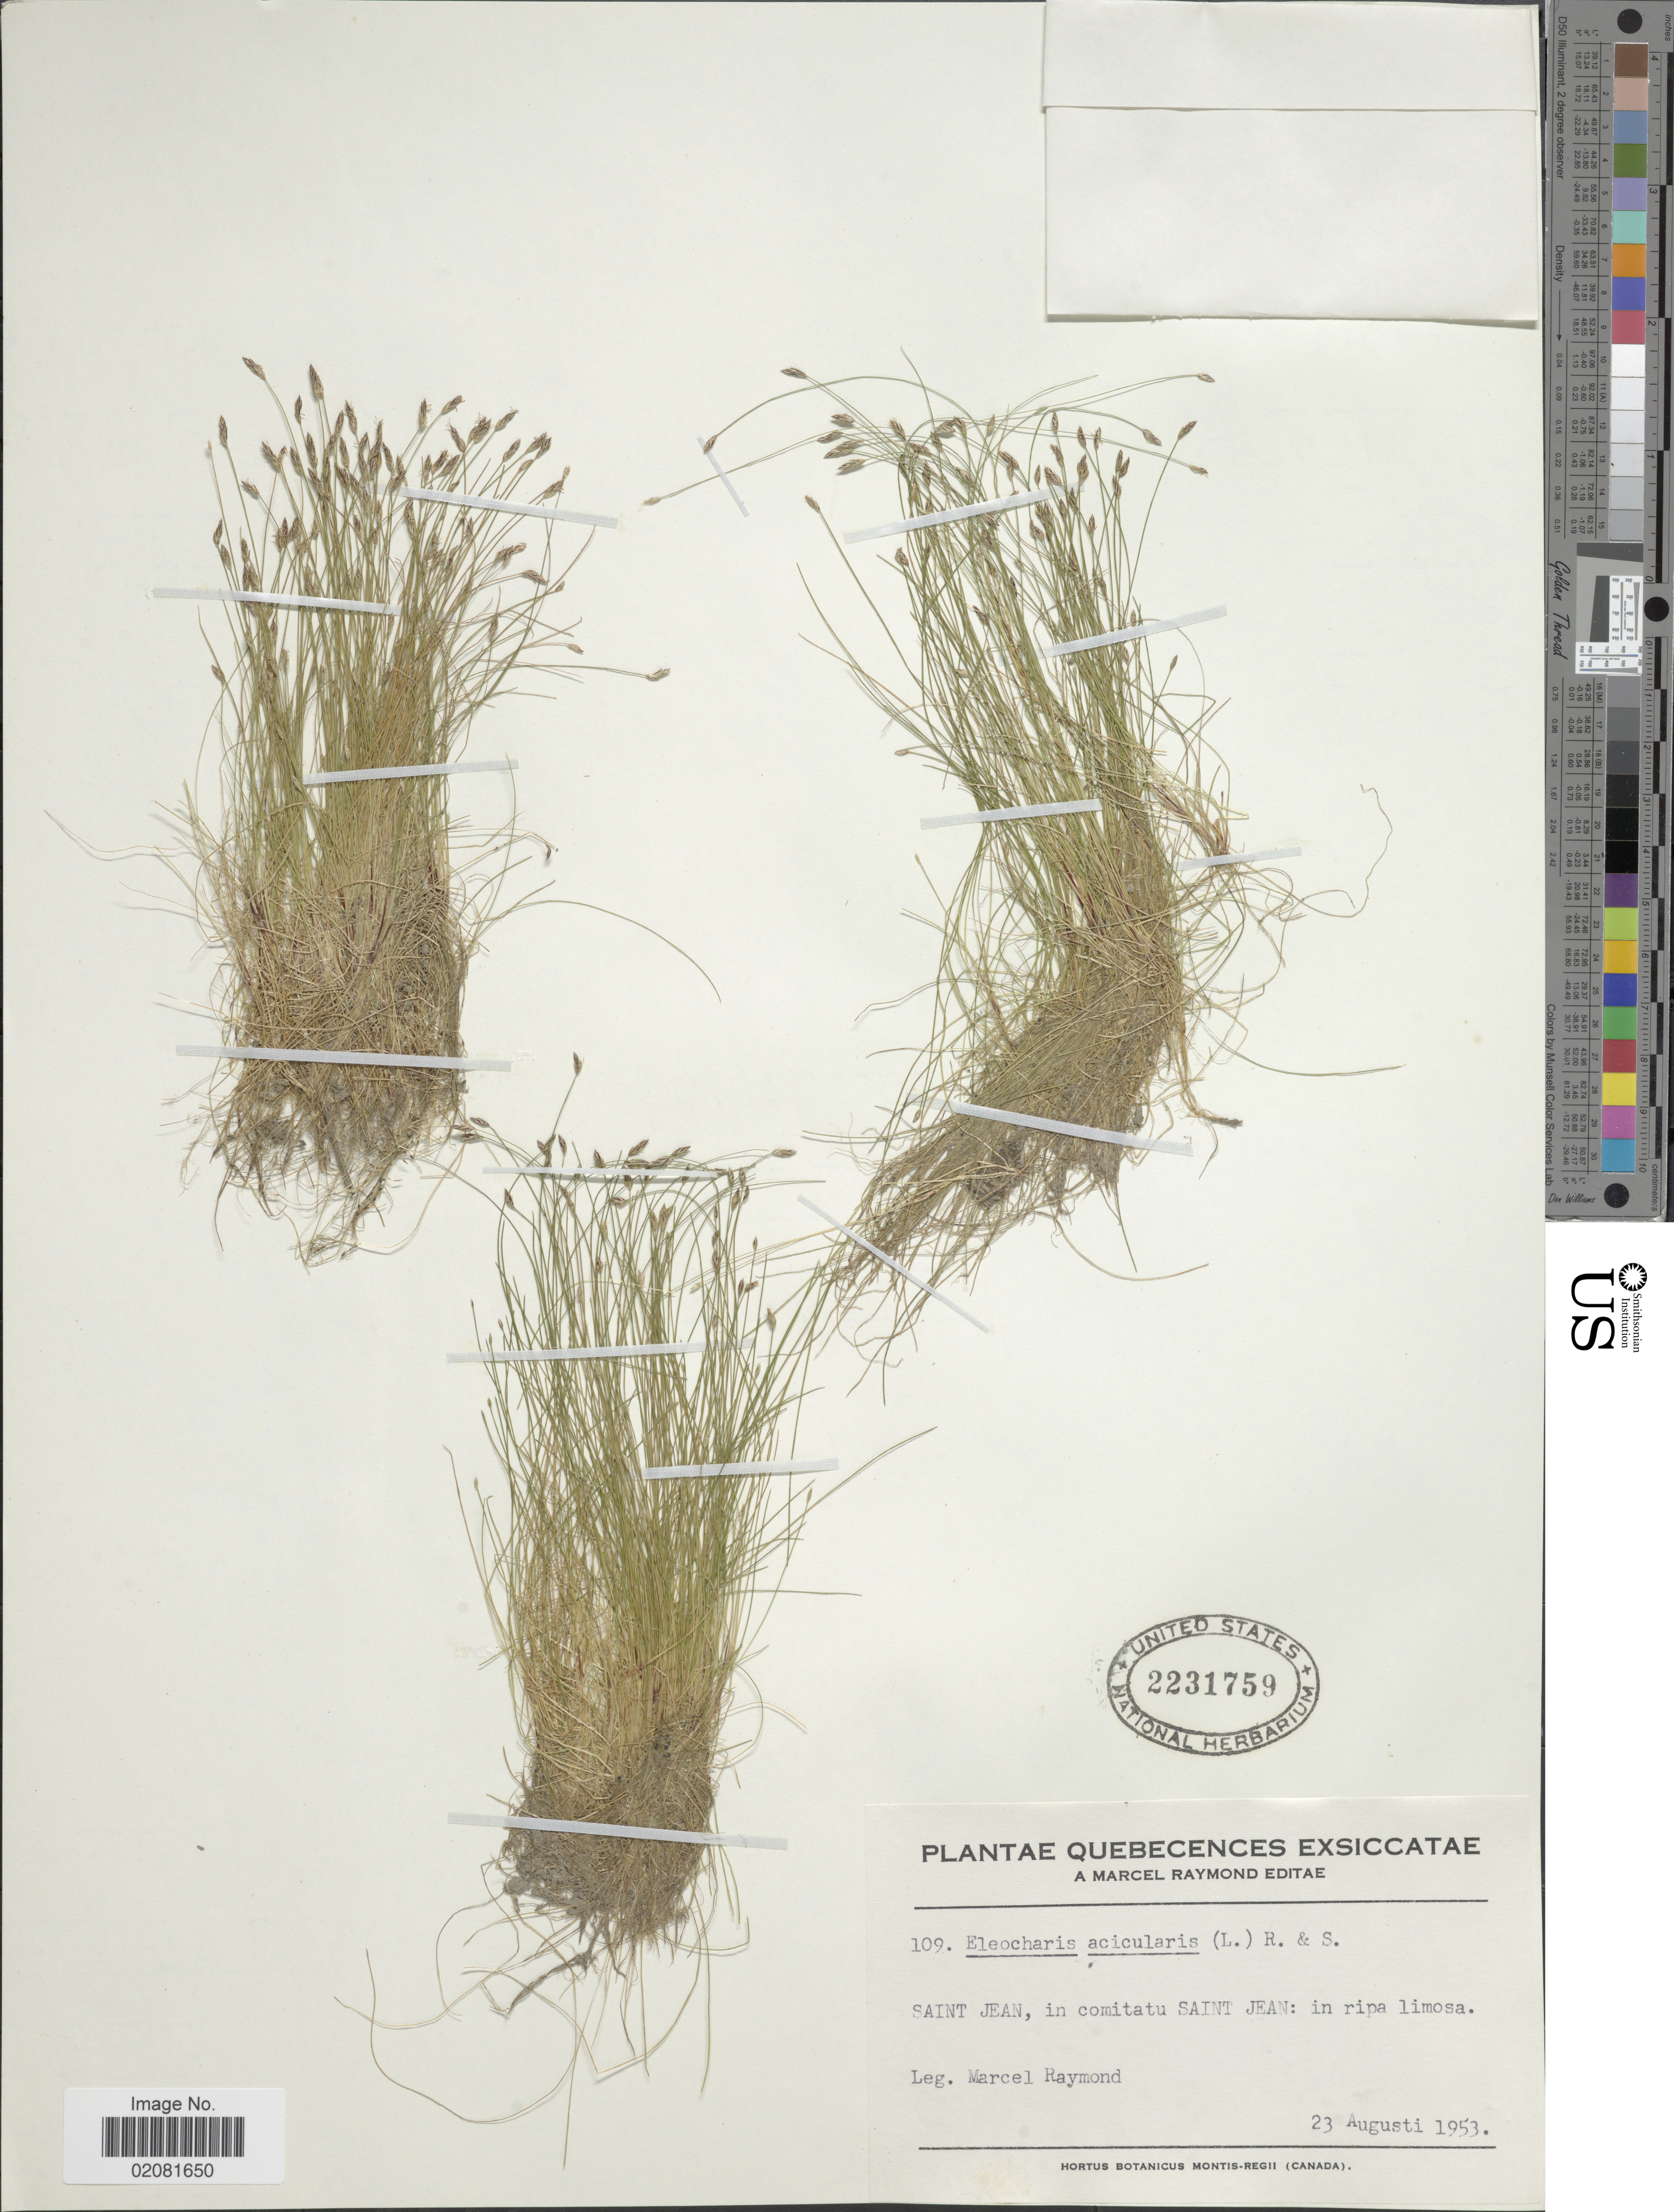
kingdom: Plantae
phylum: Tracheophyta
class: Liliopsida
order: Poales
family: Cyperaceae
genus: Eleocharis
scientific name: Eleocharis acicularis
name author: (L.) Roem. & Schult.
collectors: M. Raymond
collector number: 109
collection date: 1953-08-23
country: Canada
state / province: Quebec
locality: Quebecences. Saint Jean, in comitatu Saint Jean: in ripa limosa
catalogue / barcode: US 2231759